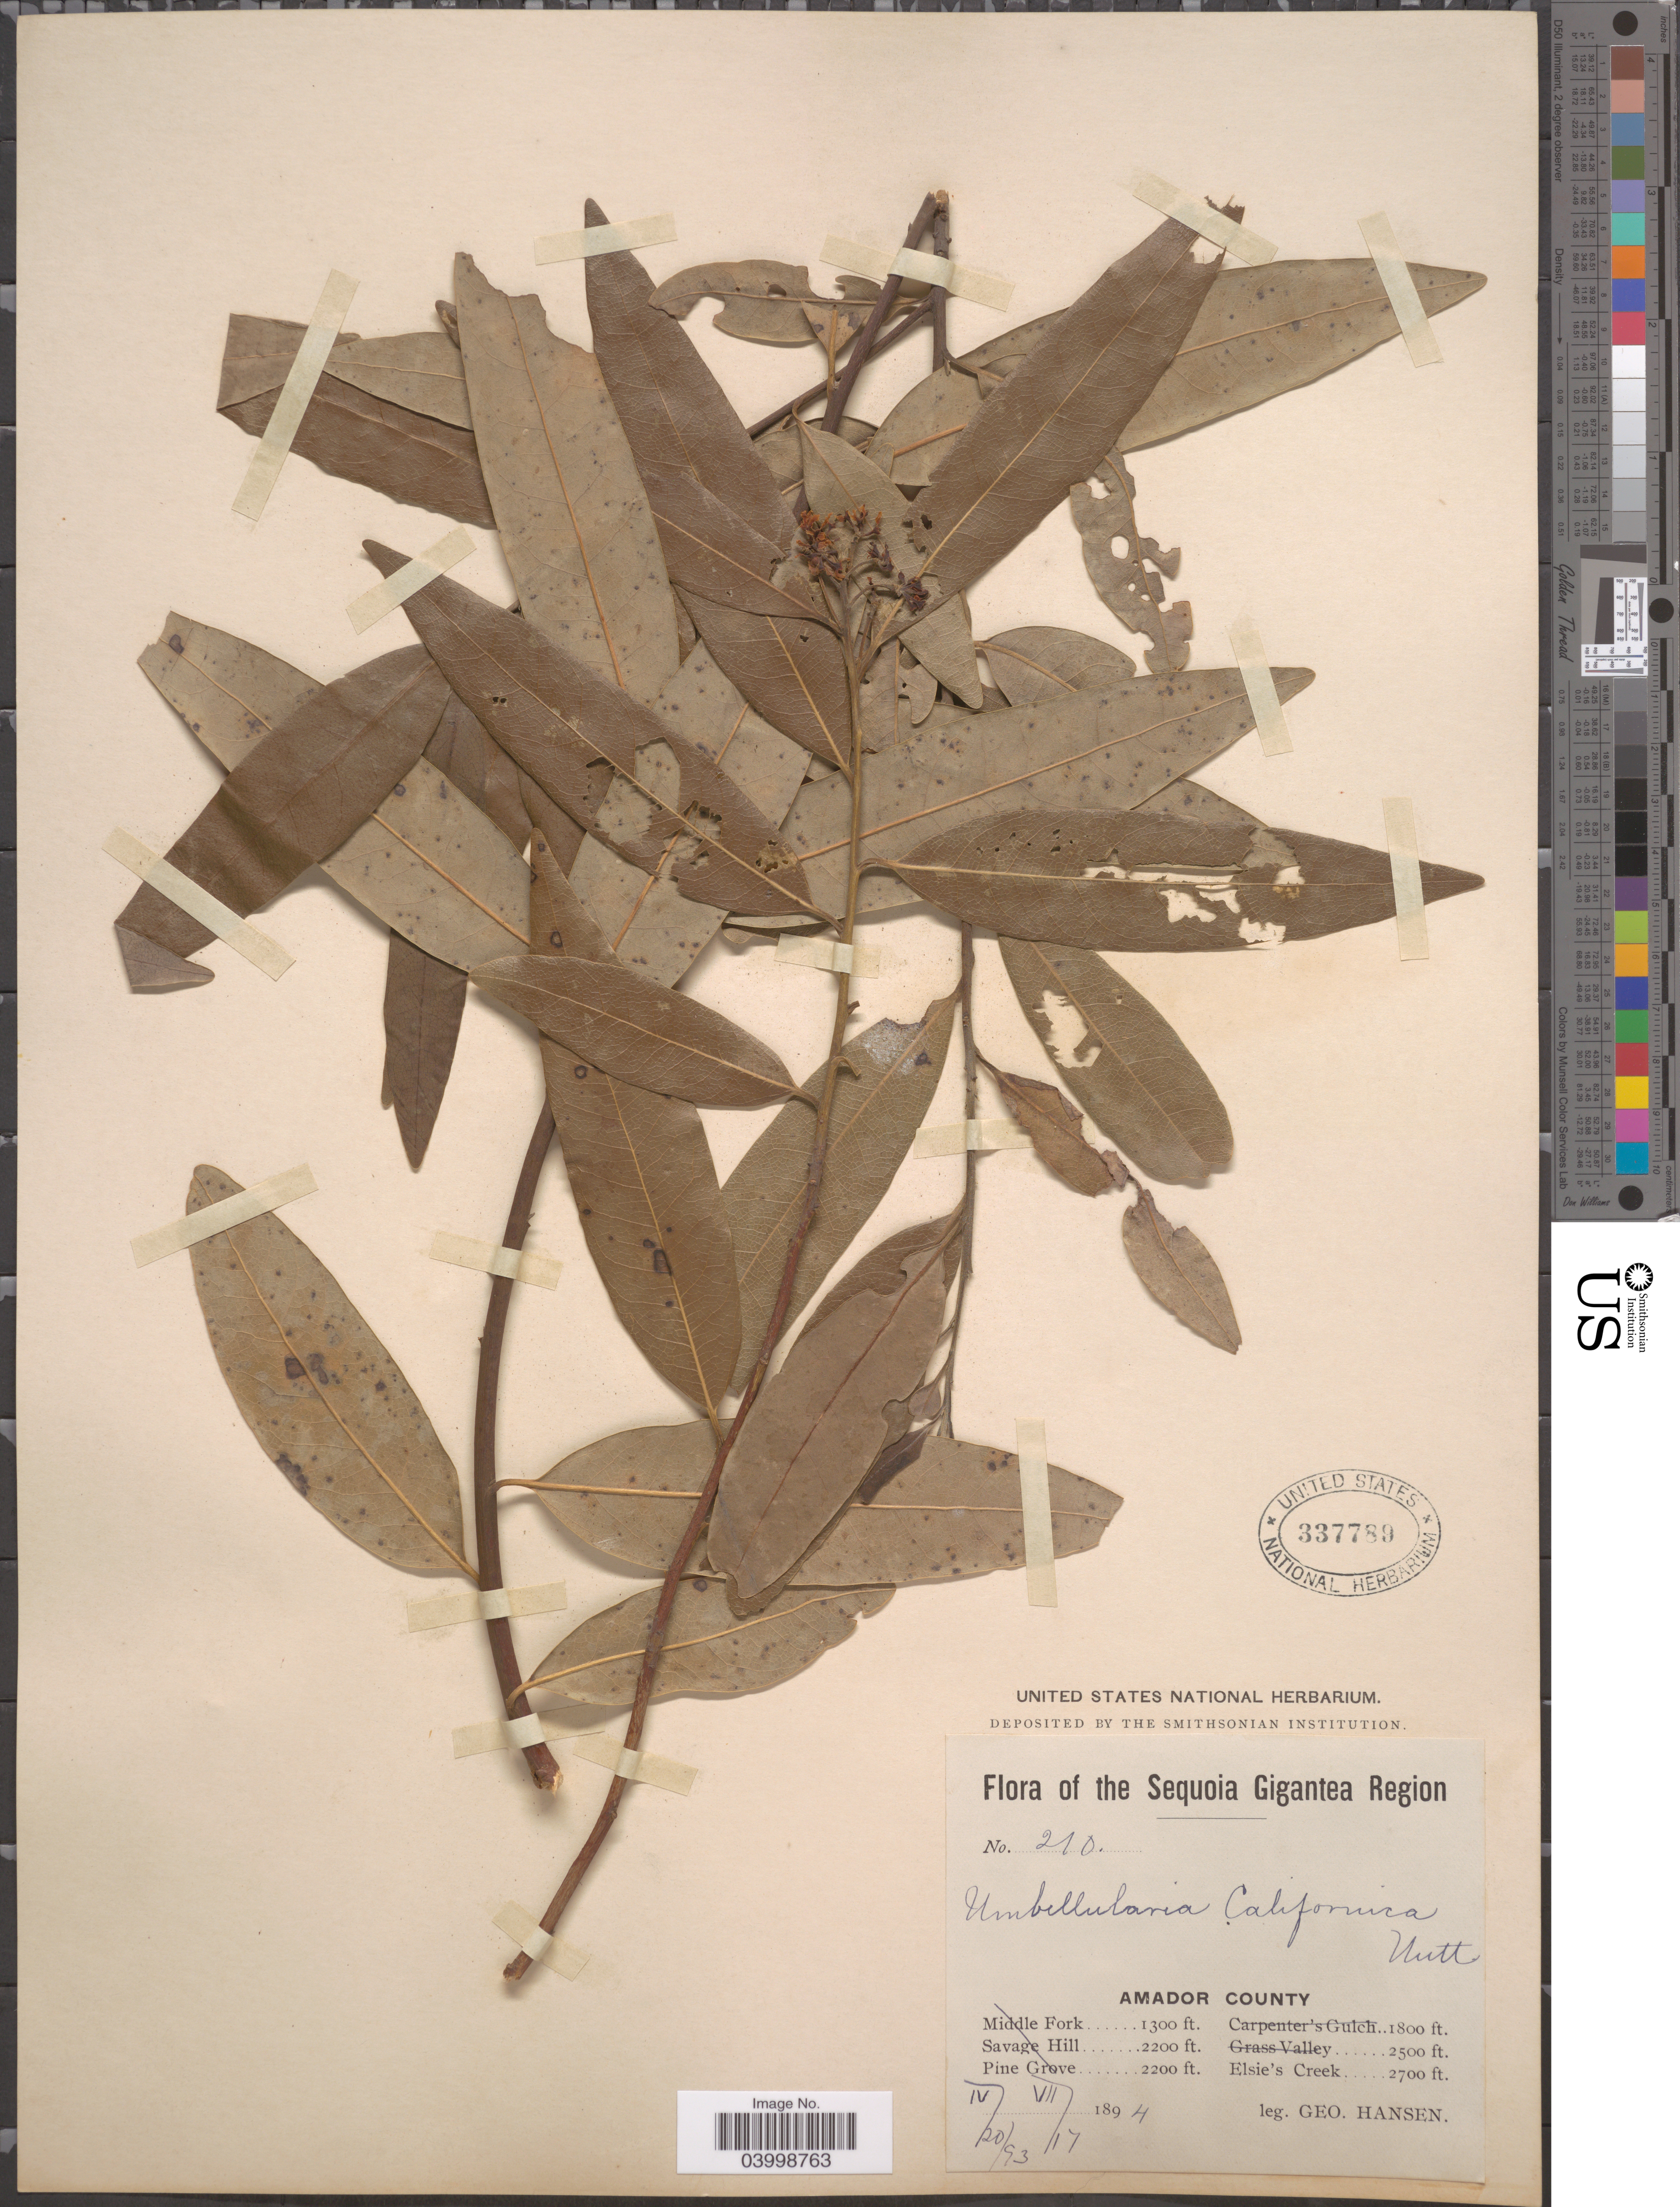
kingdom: Plantae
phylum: Tracheophyta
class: Magnoliopsida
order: Laurales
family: Lauraceae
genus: Umbellularia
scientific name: Umbellularia californica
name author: (Hook. & Arn.) Nutt.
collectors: G. Hansen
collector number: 210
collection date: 1893-04-20/1894-07-17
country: United States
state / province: California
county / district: Amador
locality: Sequoia Gigantea Region. Amador County. Elsie's Creek.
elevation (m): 823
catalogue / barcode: US 337789